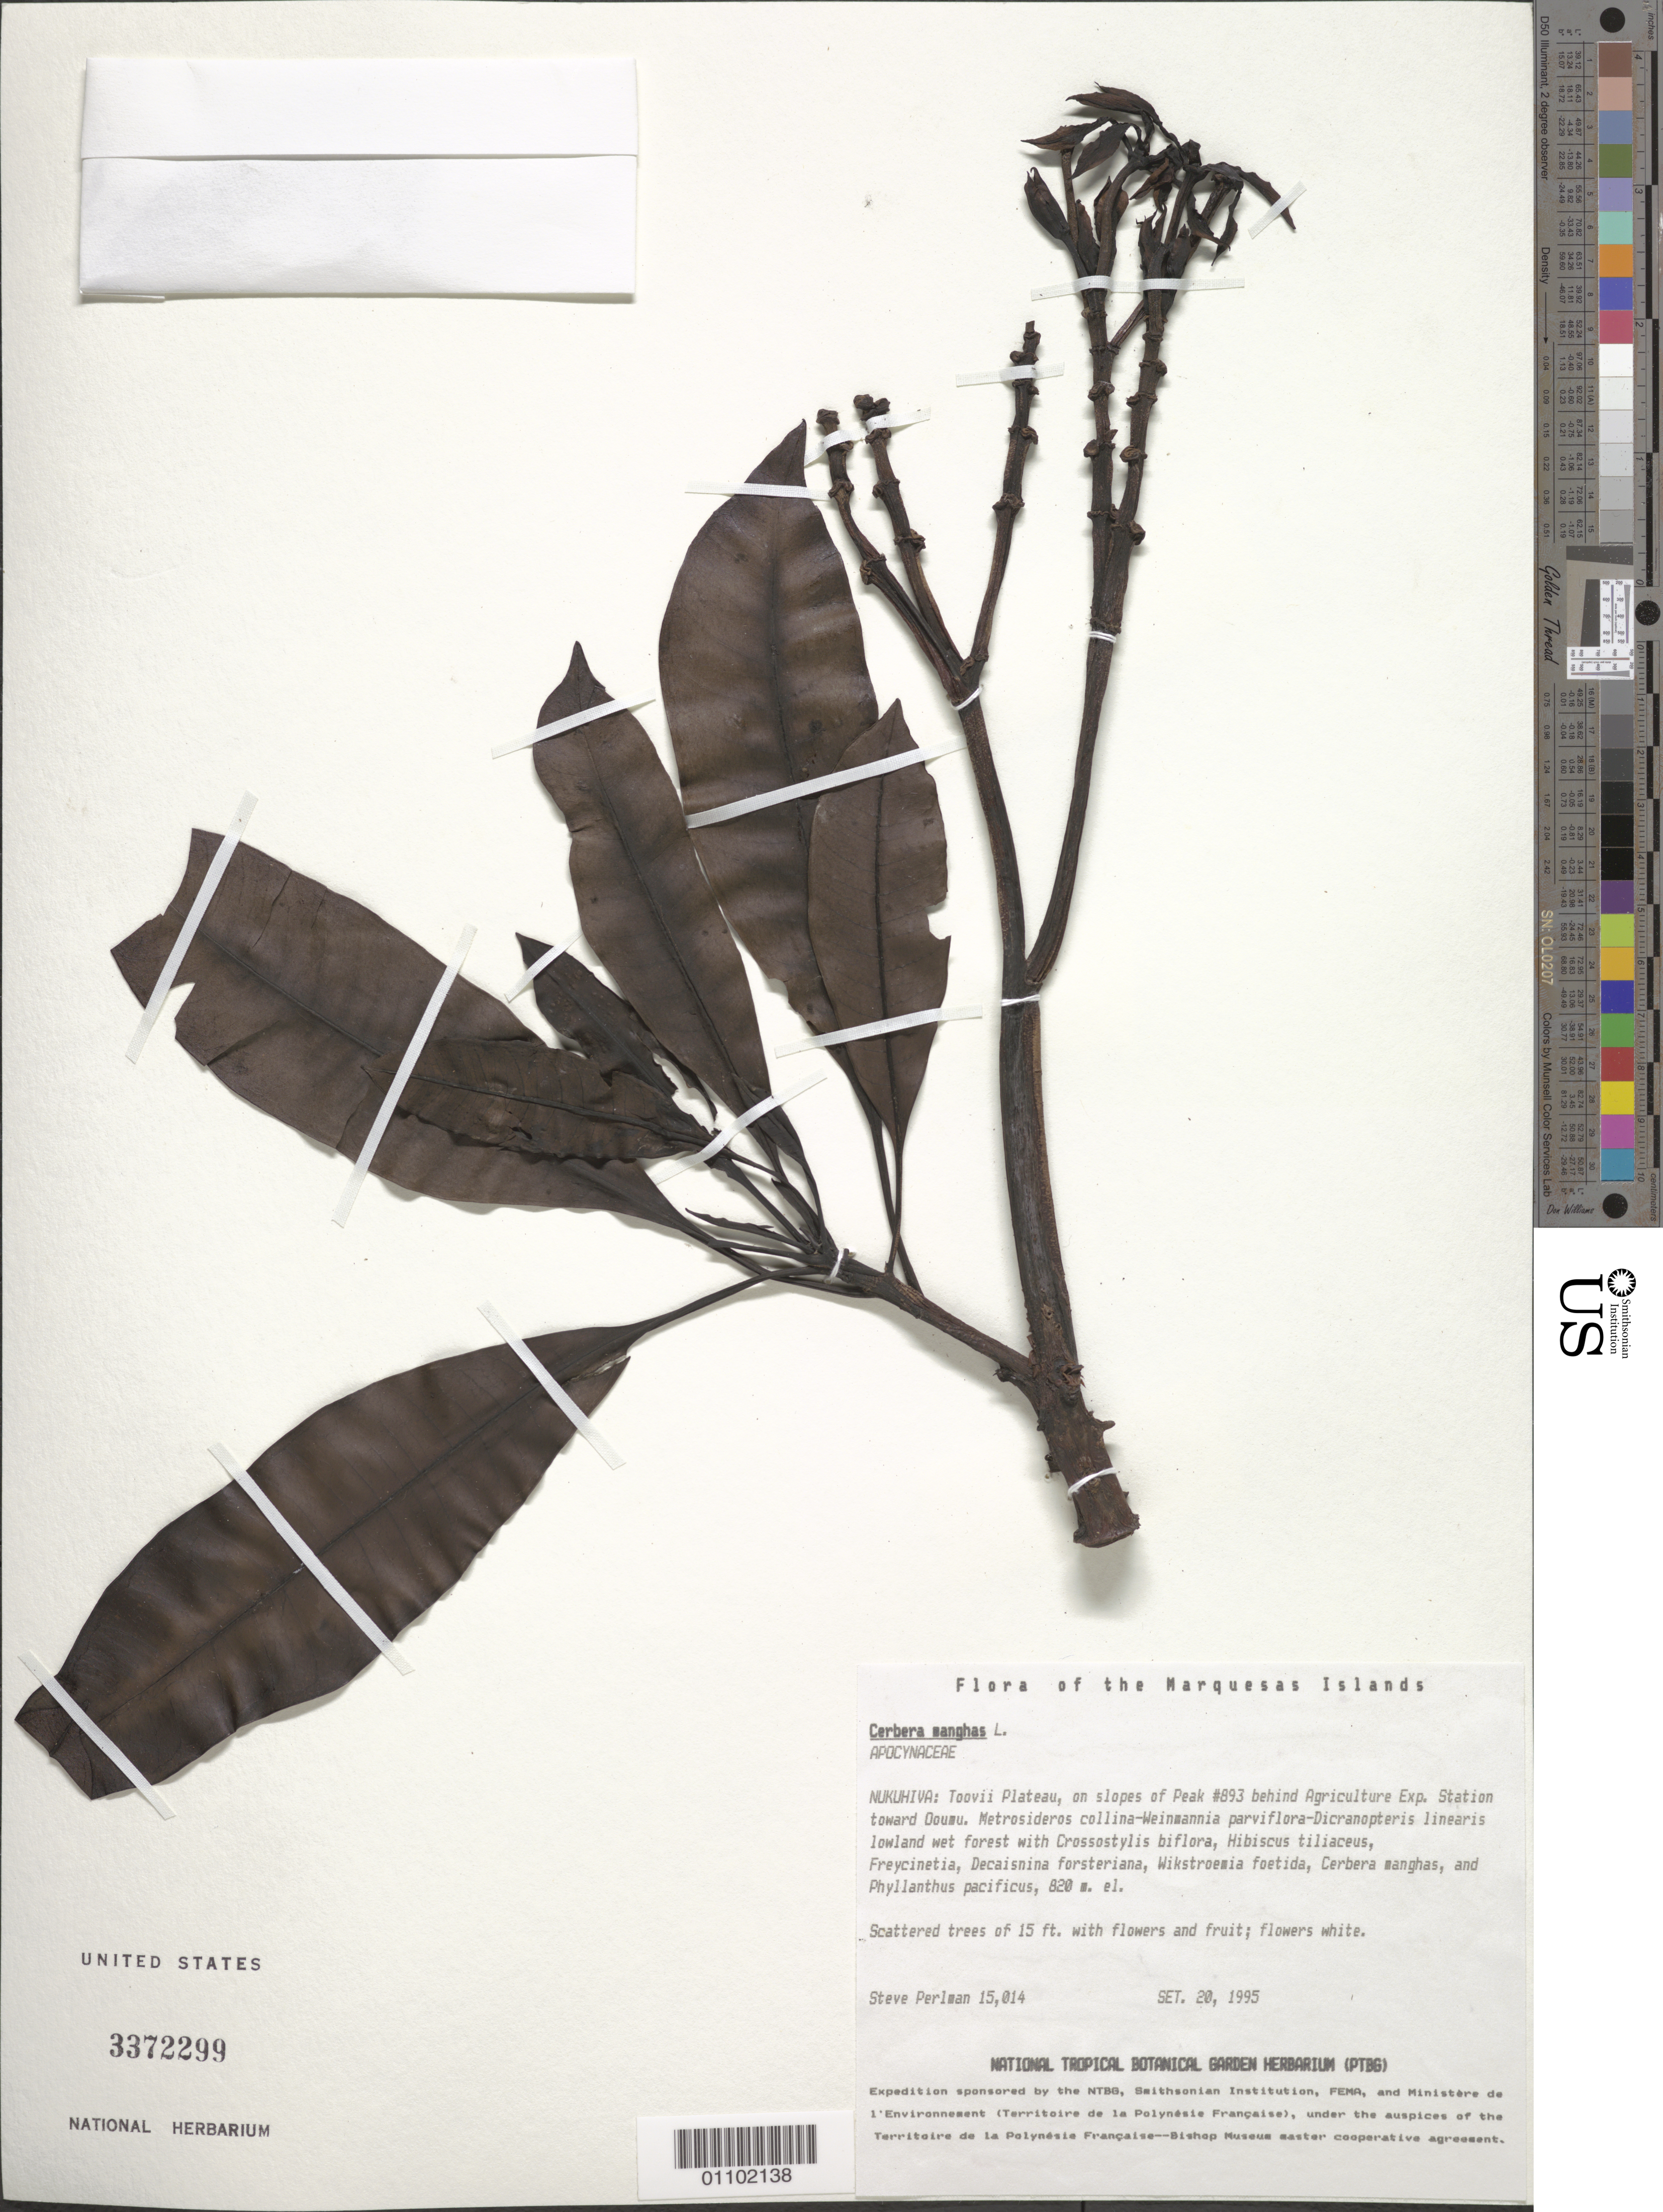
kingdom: Plantae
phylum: Tracheophyta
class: Magnoliopsida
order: Gentianales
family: Apocynaceae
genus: Cerbera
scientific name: Cerbera manghas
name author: L.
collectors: S. P. Perlman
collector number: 15014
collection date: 1995-09-20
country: French Polynesia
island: Nuku Hiva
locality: Toovii Plateau, on slopes of Peak #893 behind Agriculture Exp. Station, toward Ooumu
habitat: In Metrosideros collina- Weinmannia parviflora- Dicranopteris linearis lowland wet forest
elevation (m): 820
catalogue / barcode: US 3372299